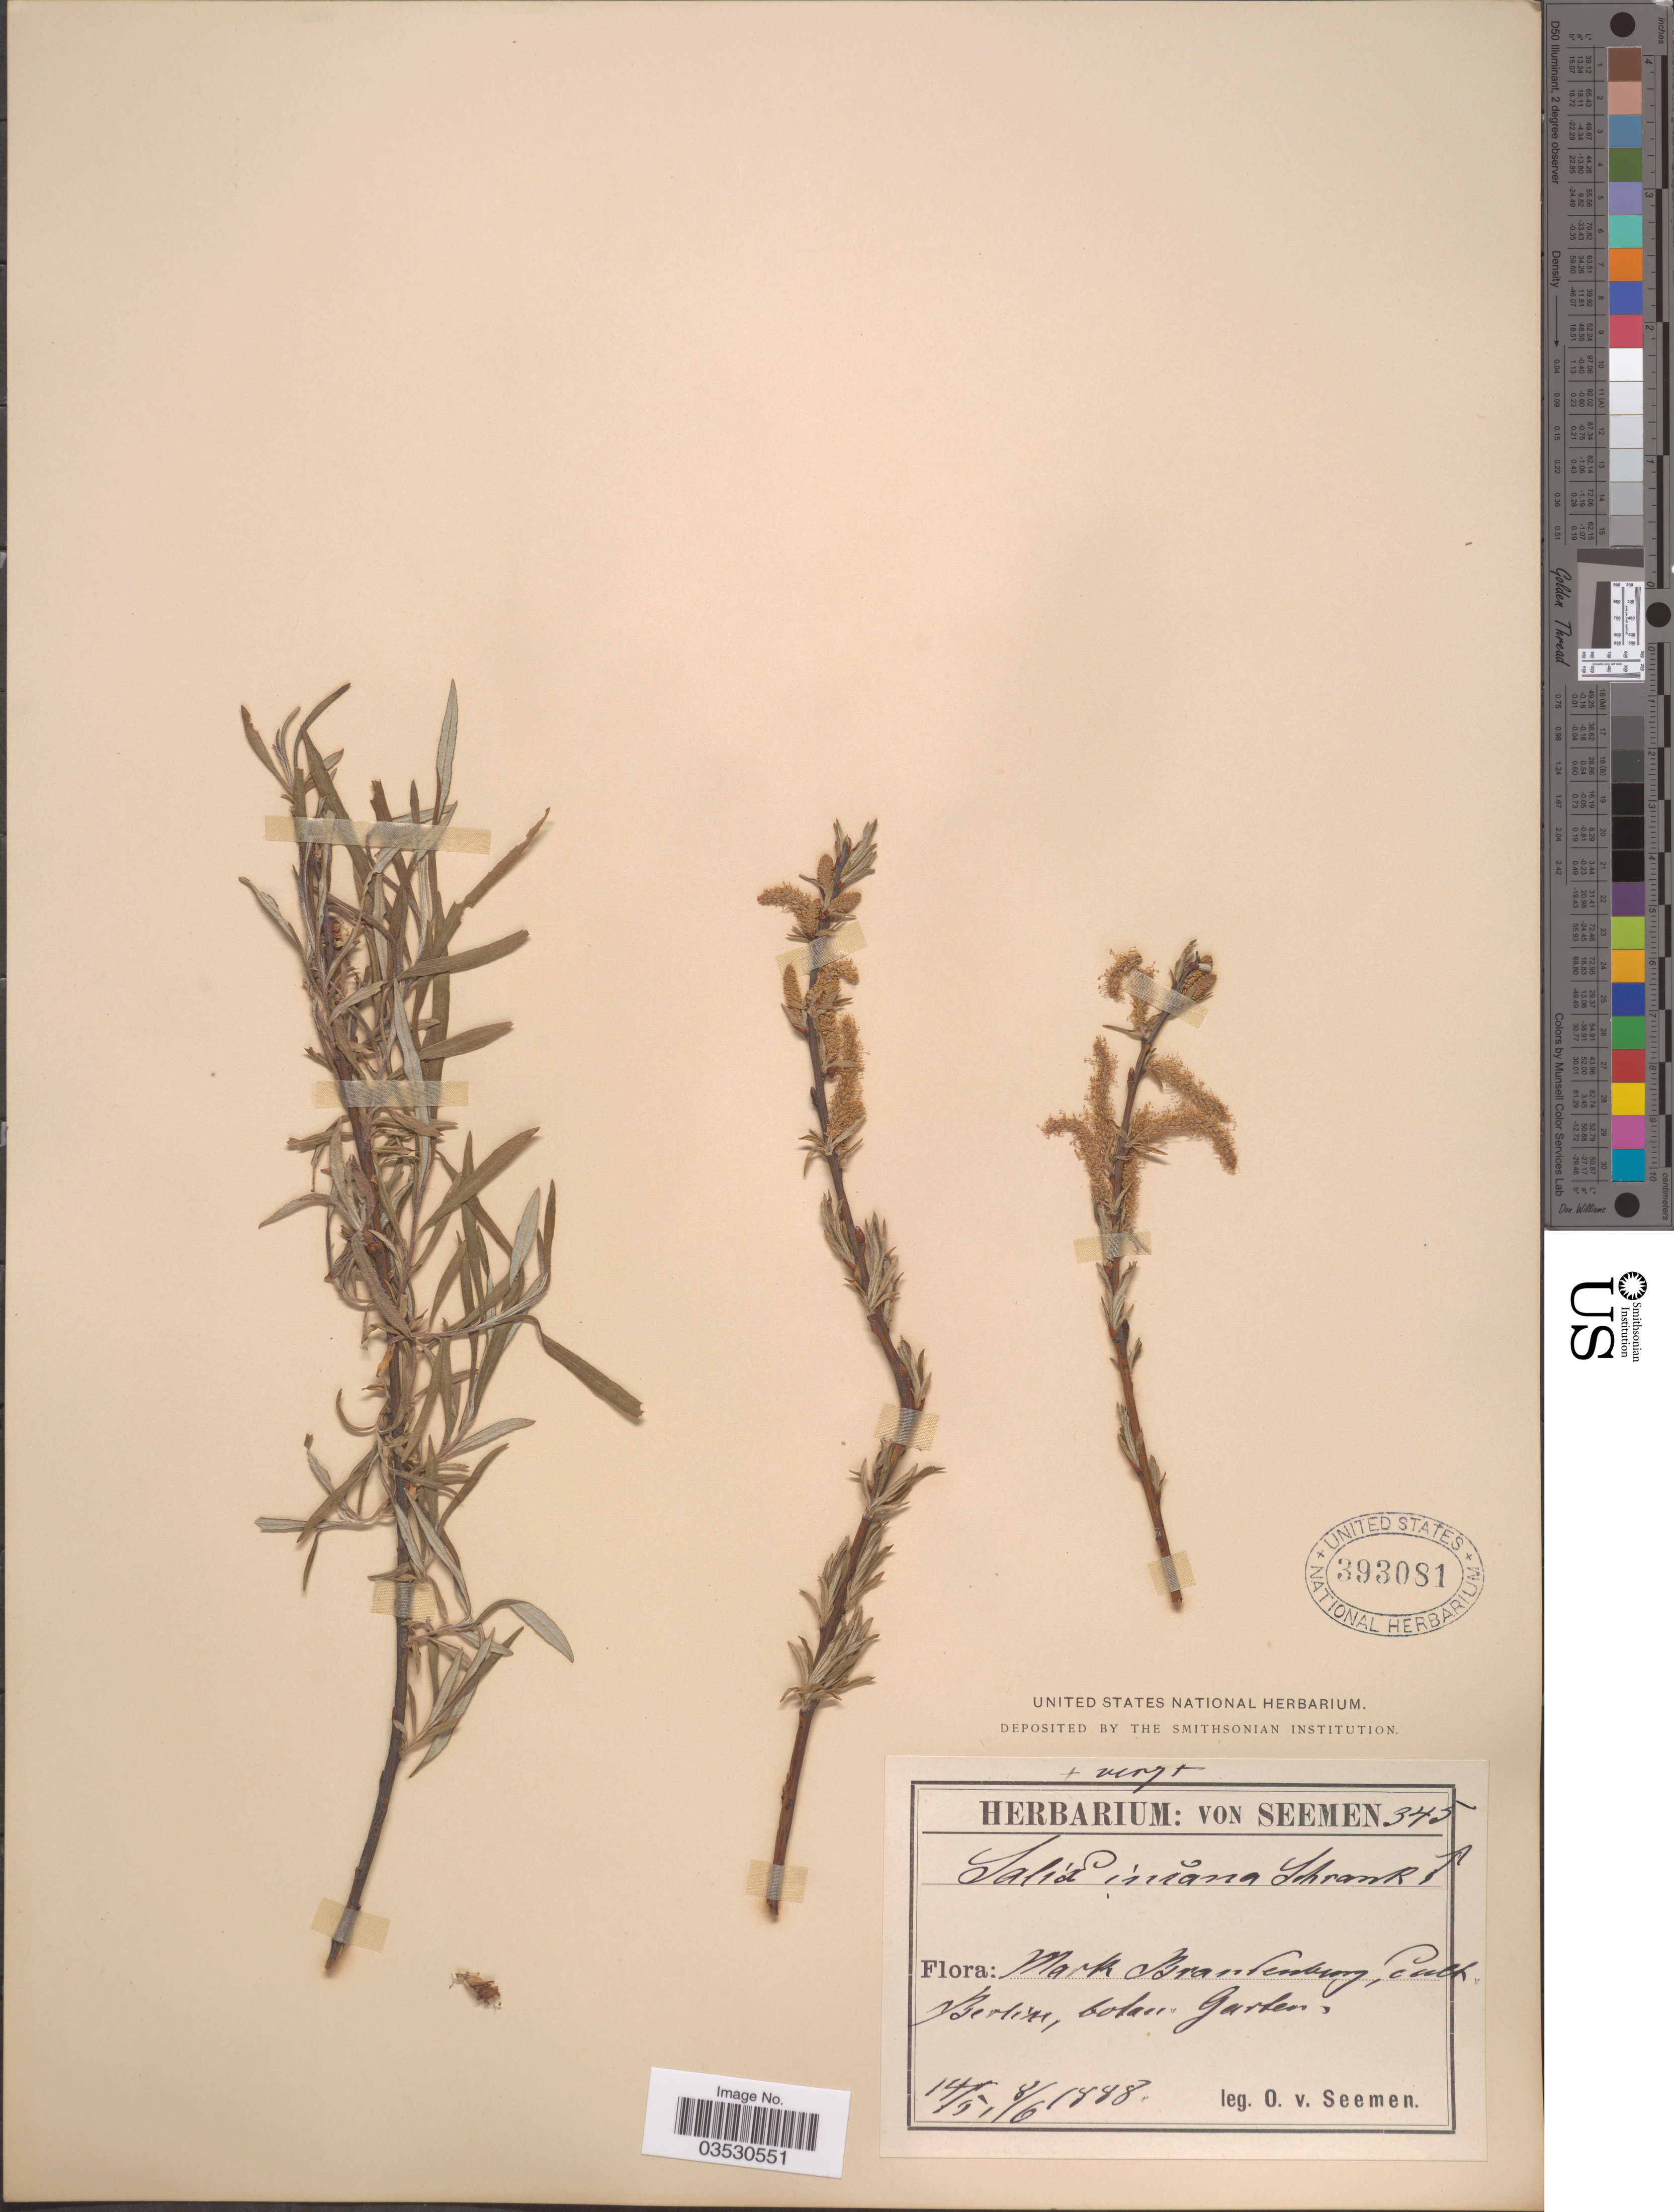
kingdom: Plantae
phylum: Tracheophyta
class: Magnoliopsida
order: Malpighiales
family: Salicaceae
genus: Salix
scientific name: Salix incana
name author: Michx.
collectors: K. O. von Seemen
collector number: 345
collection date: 1888-05-14/1888-06-08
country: Germany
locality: Mark Brandenburg, cult. Berlin, botan. Garten.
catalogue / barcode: US 393081